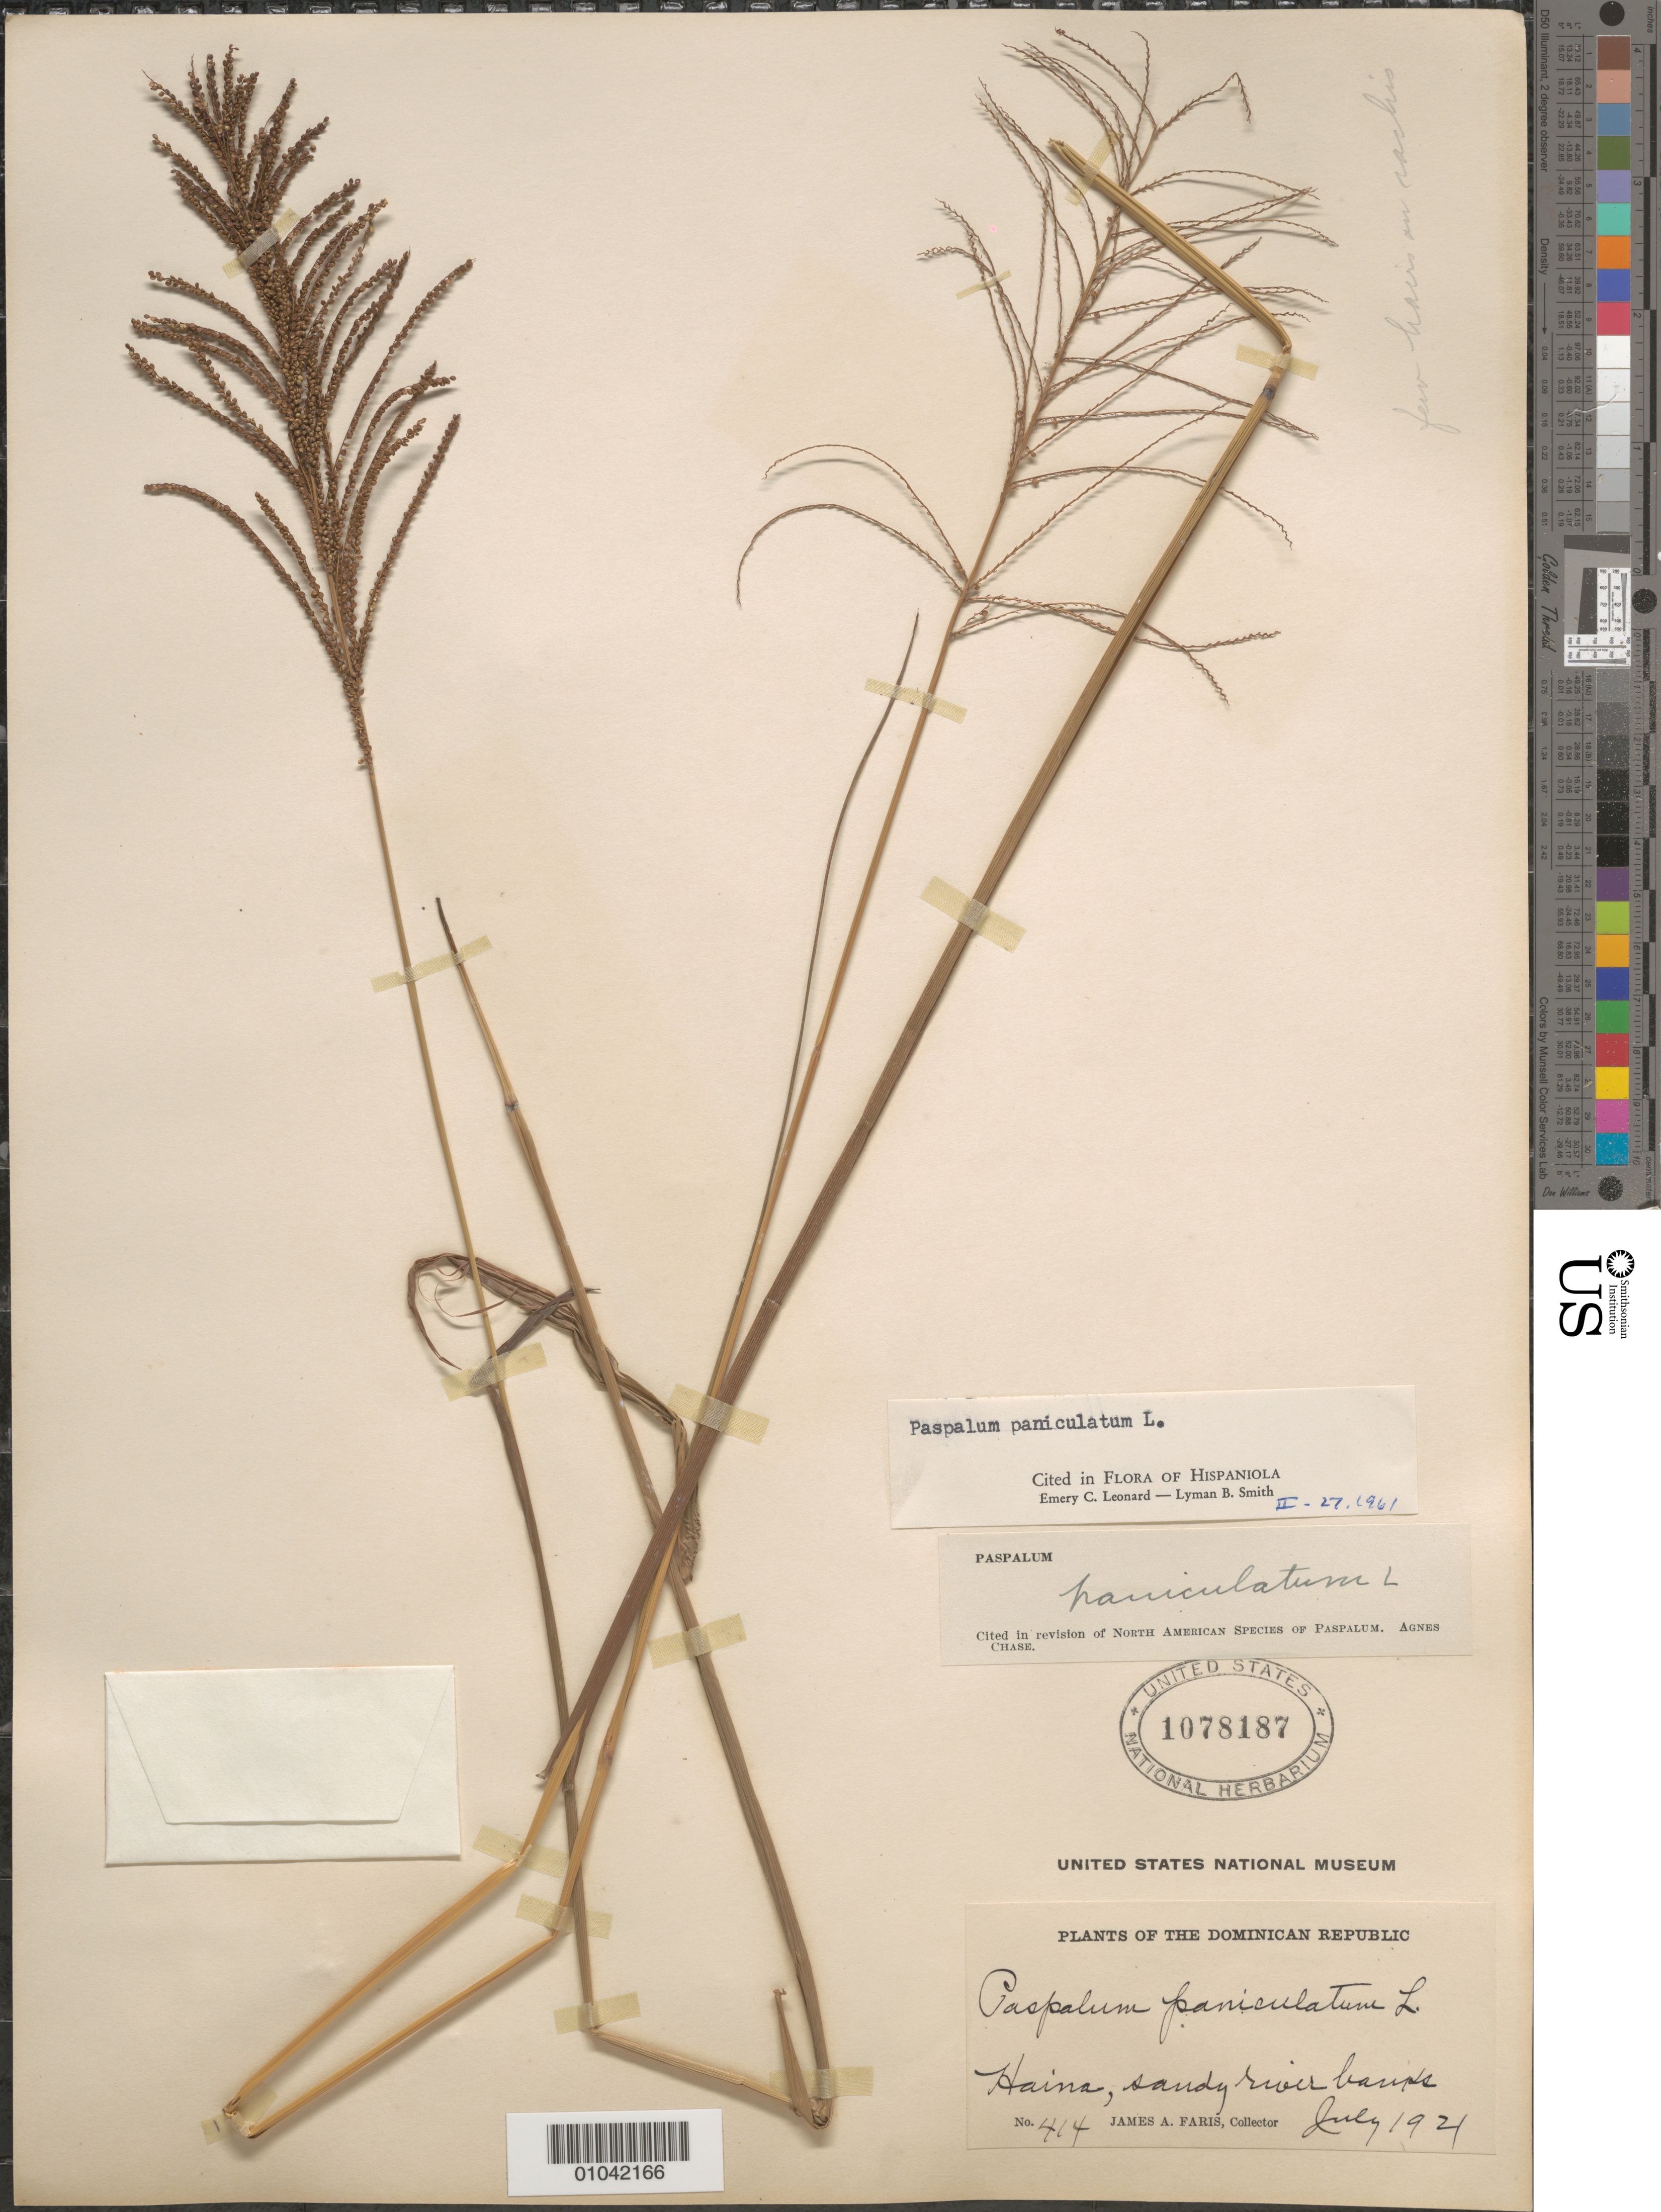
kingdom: Plantae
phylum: Tracheophyta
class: Liliopsida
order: Poales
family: Poaceae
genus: Paspalum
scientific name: Paspalum paniculatum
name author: L.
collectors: J. Faris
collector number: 414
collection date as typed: Jul 1921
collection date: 1921-07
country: Dominican Republic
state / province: San Cristóbal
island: Hispaniola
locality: Haina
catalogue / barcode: US 1078187